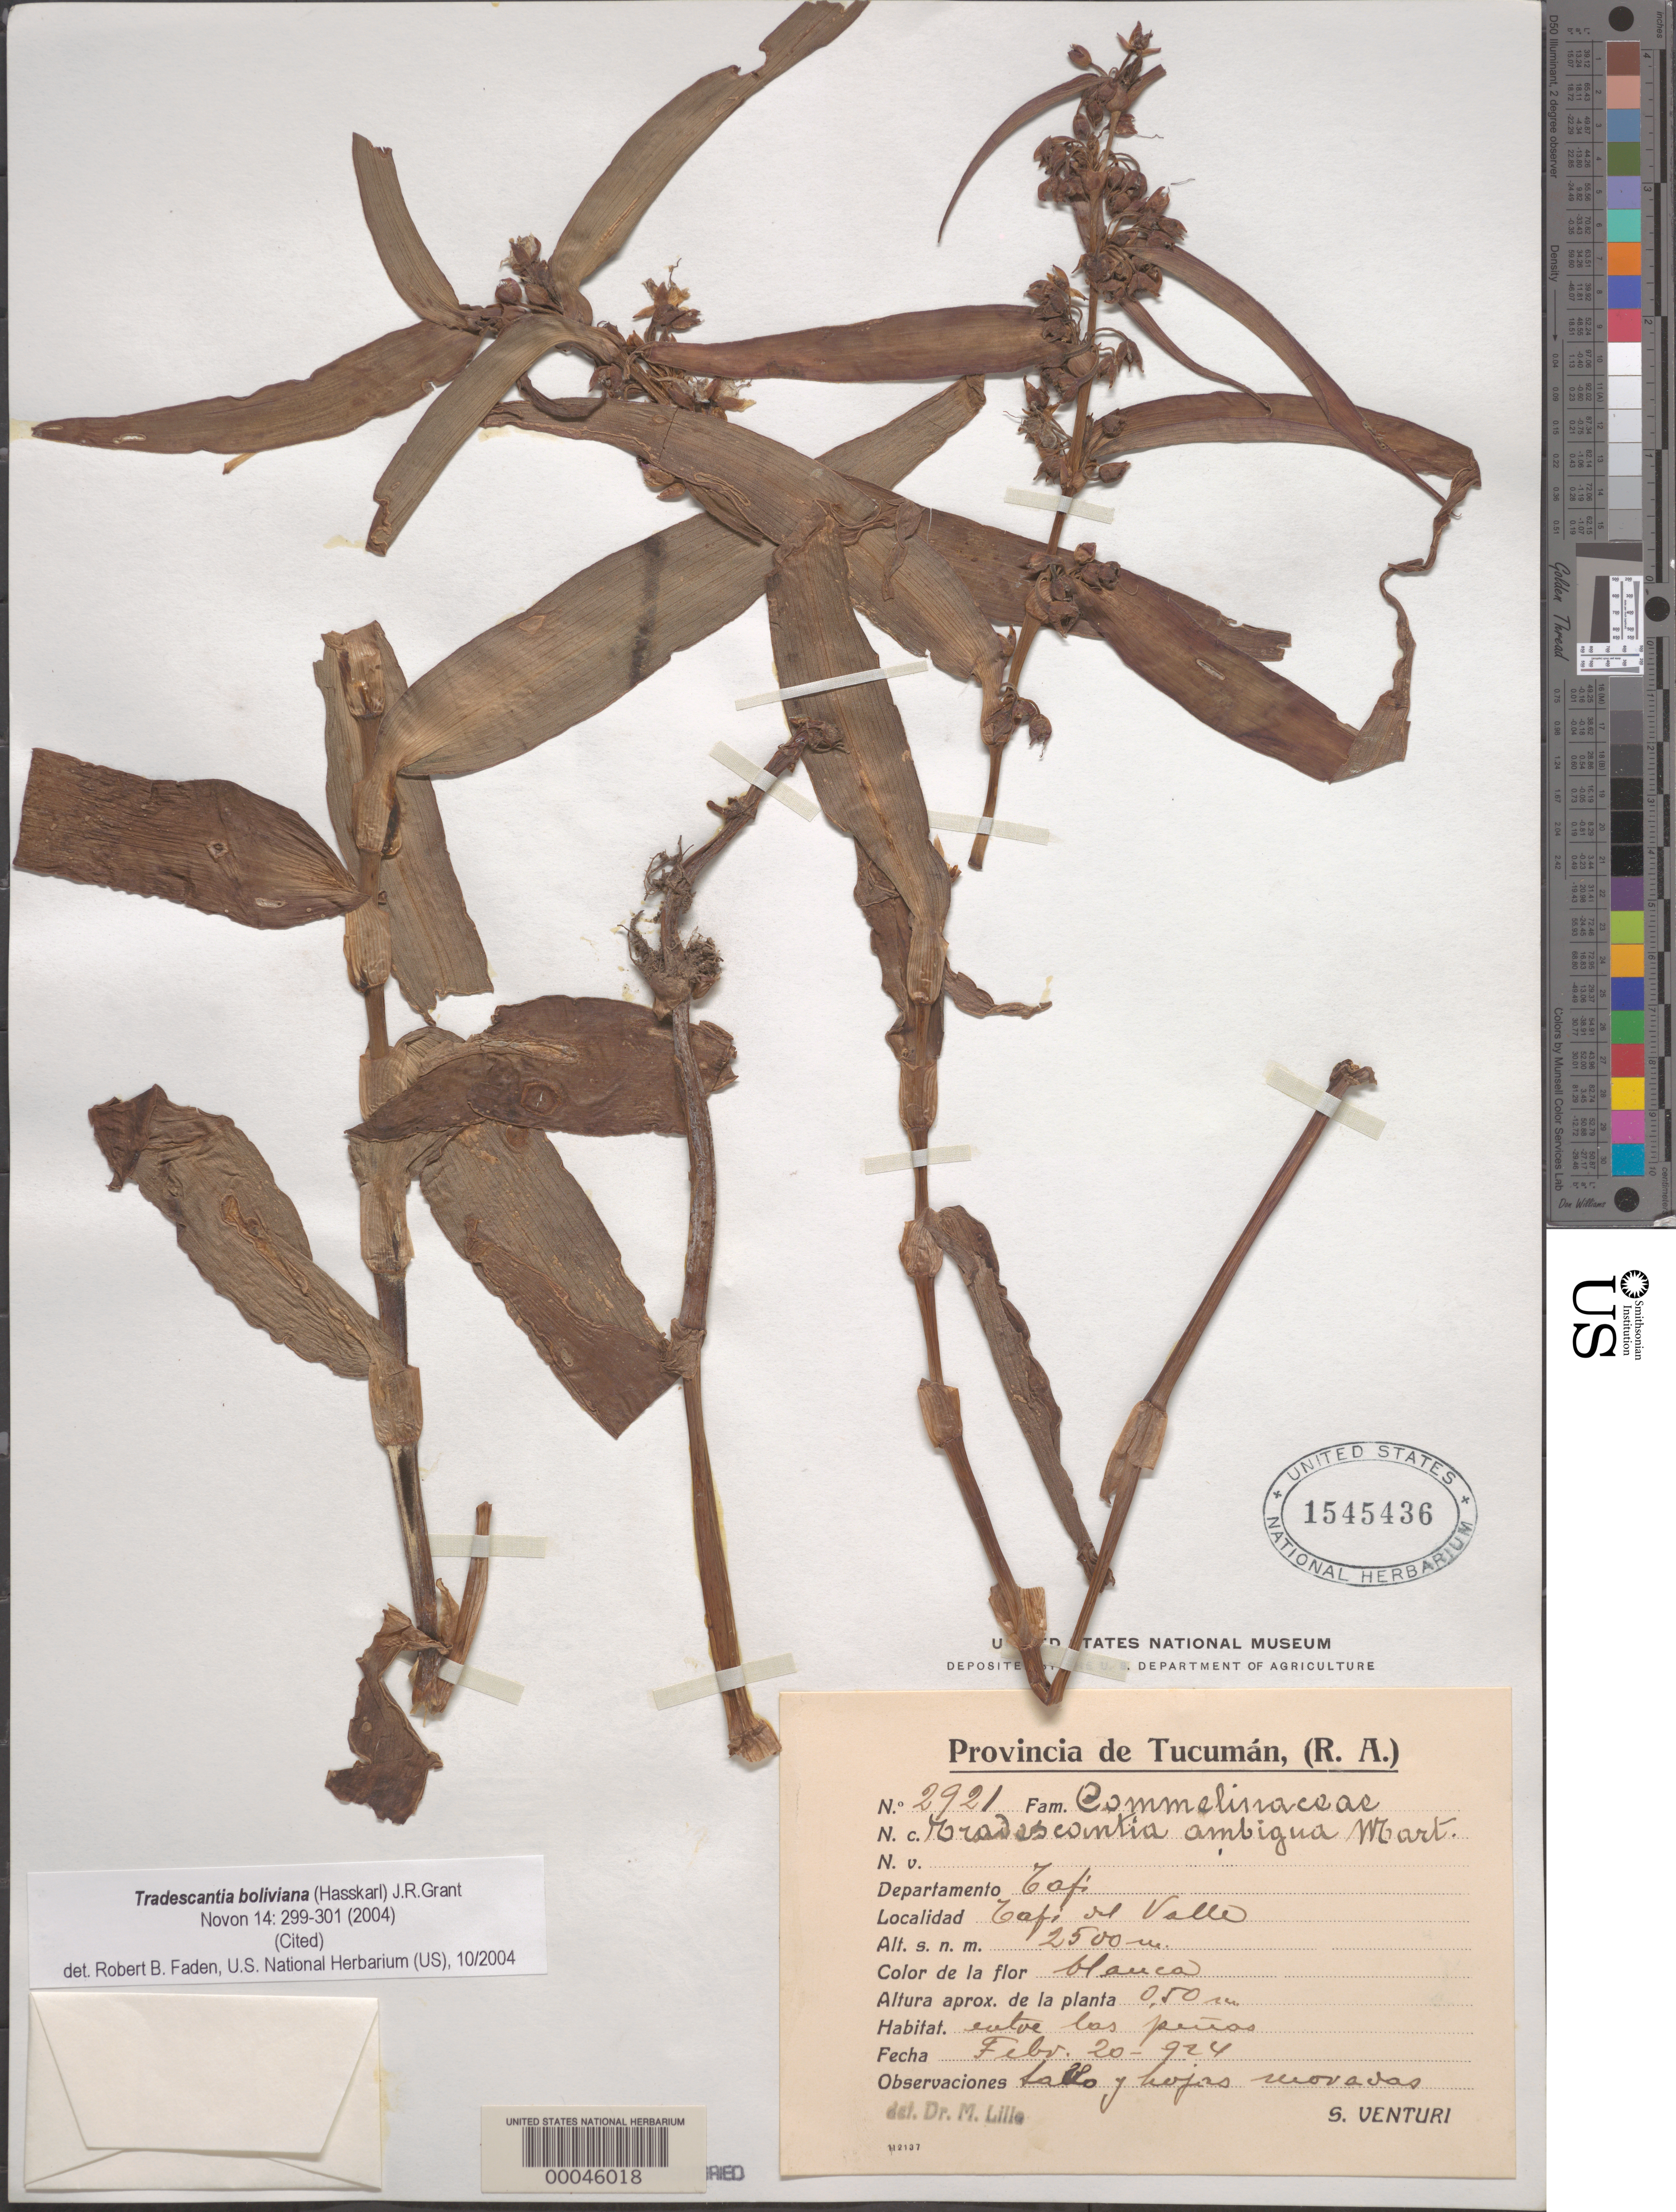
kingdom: Plantae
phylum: Tracheophyta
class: Liliopsida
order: Commelinales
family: Commelinaceae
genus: Tradescantia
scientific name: Tradescantia ambigua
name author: Mart. ex Schult. & Schult. f.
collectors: S. Venturi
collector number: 2921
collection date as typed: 20 Feb 1924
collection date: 1924-02-20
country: Argentina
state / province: Tucumán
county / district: Tafí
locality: Tafi del Valle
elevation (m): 2500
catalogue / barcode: US 1545436